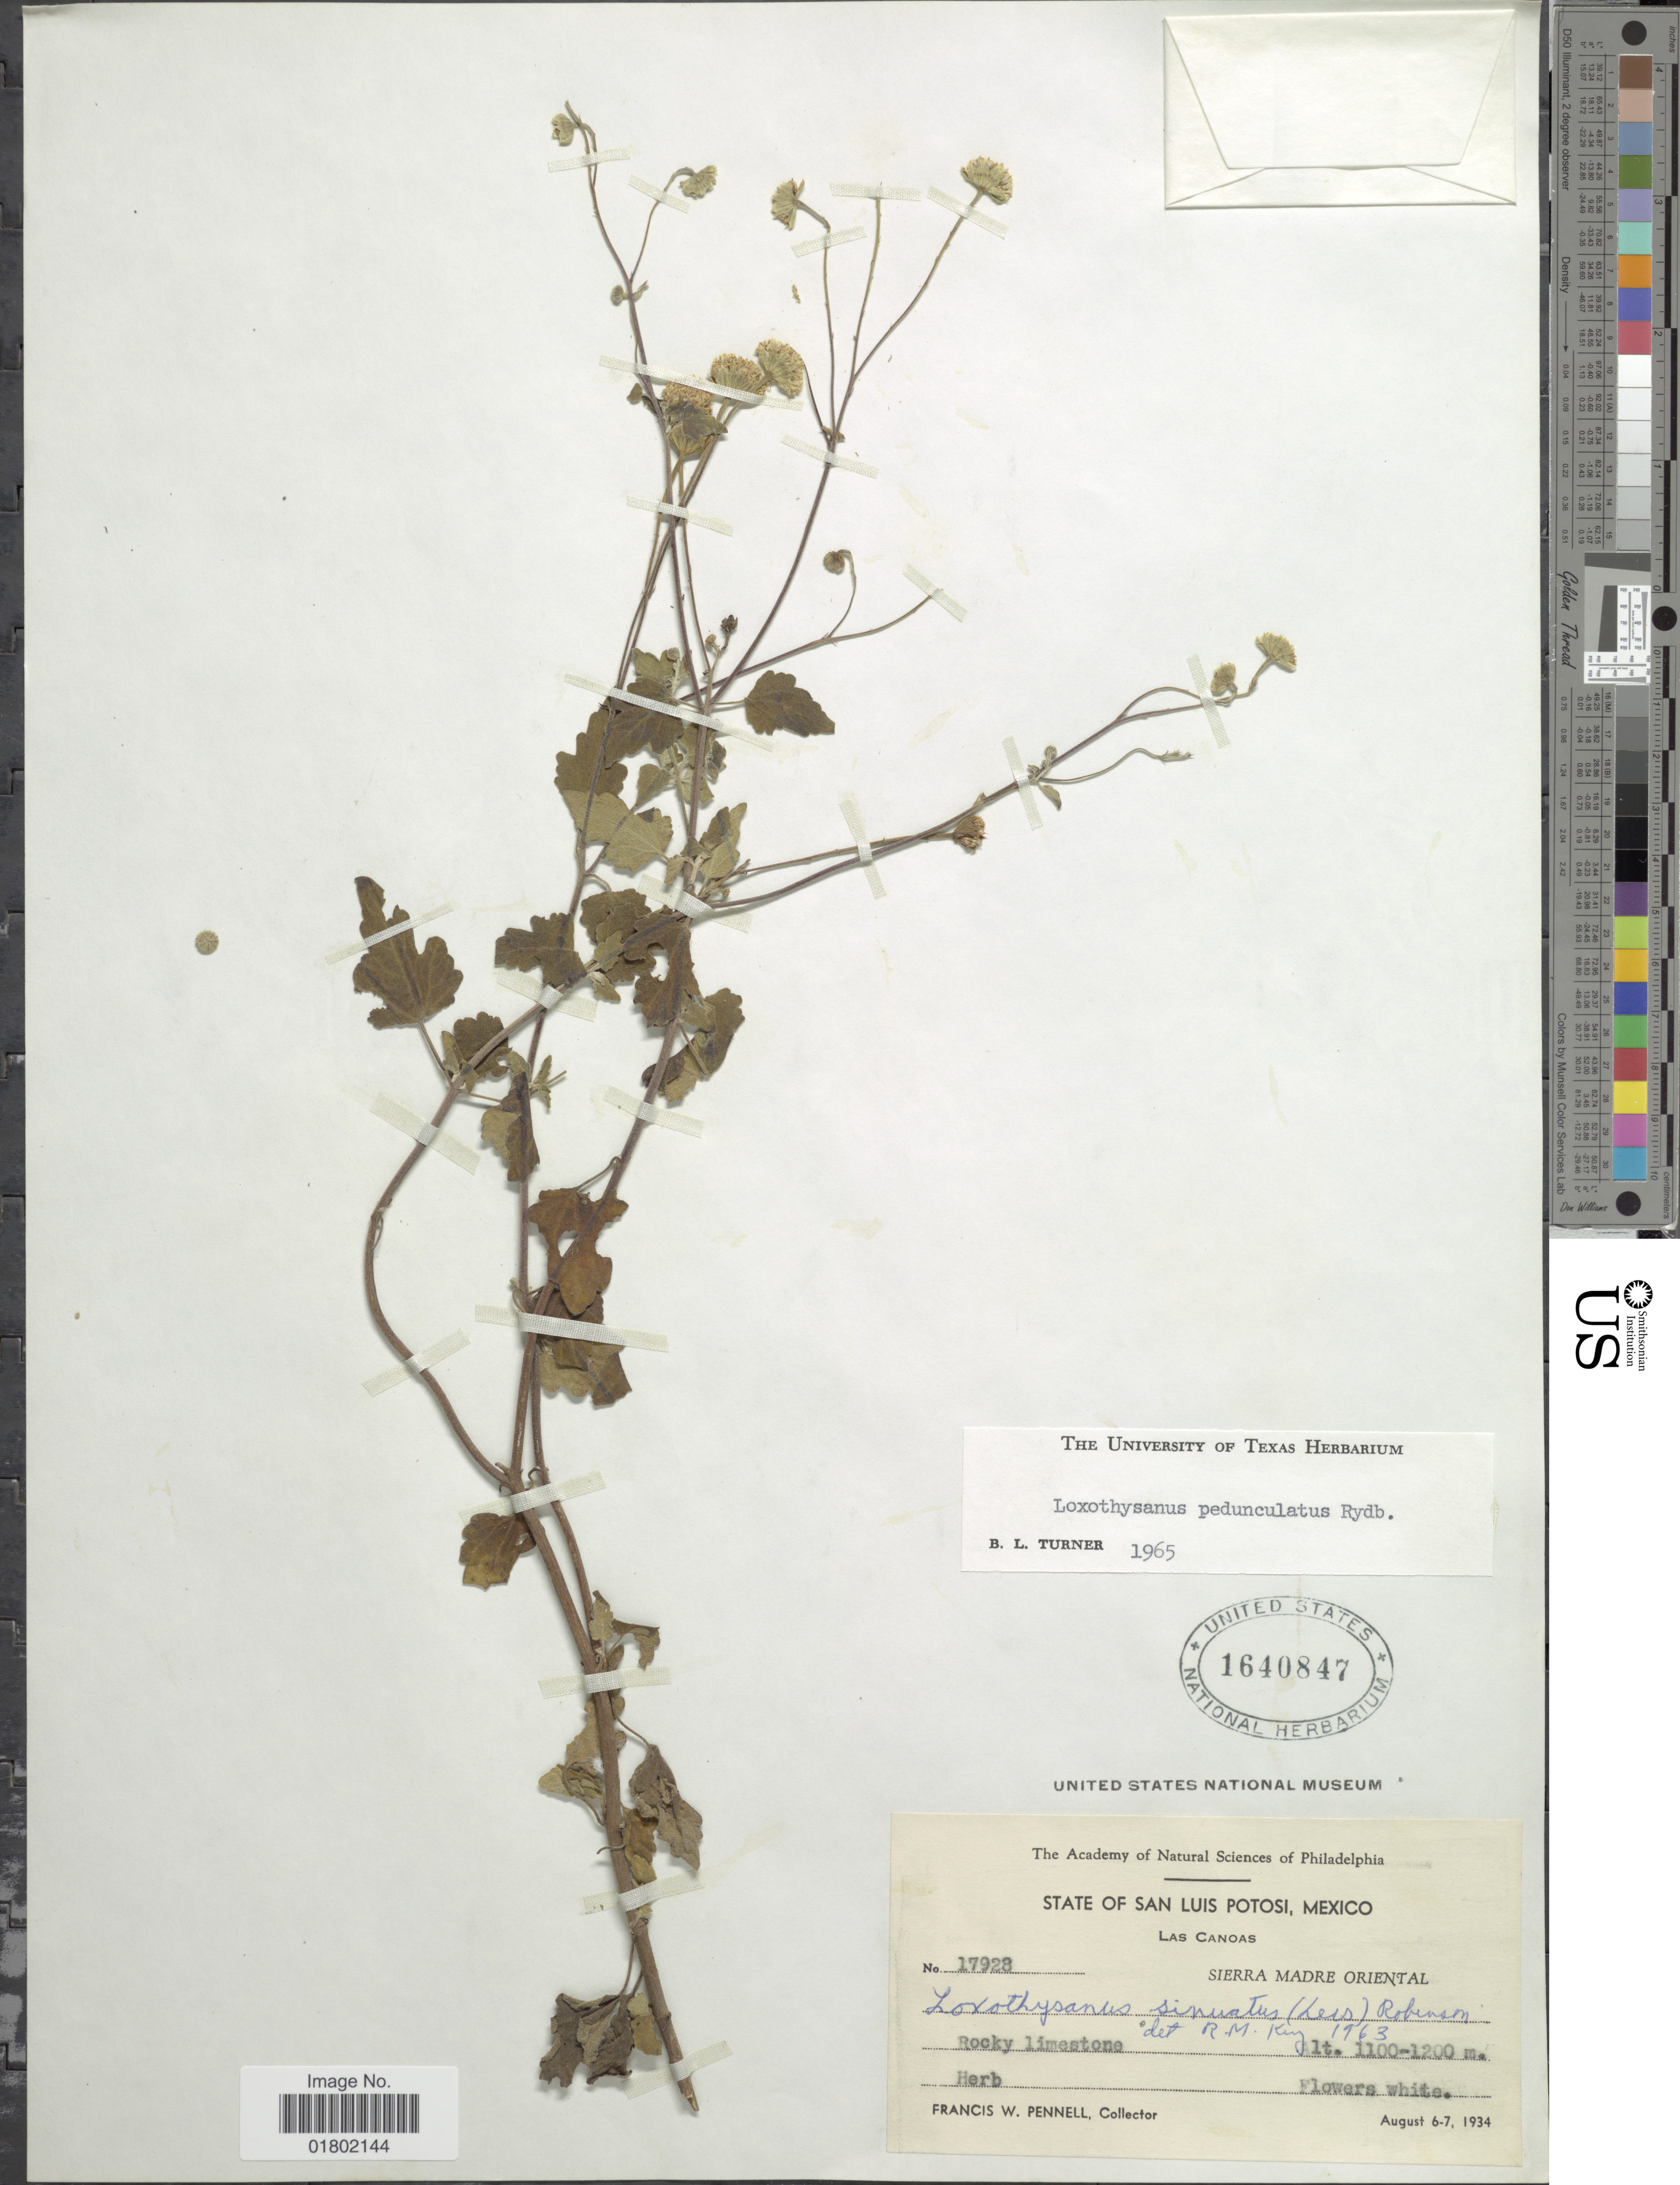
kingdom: Plantae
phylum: Tracheophyta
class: Magnoliopsida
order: Asterales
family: Asteraceae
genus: Loxothysanus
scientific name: Loxothysanus pedunculatus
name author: Rydb.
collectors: F. W. Pennell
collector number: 17928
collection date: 1934-08-06/1934-08-07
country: Mexico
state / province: San Luis Potosí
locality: Las Canoas, Sierra Madre Oriental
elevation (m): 1100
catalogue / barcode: US 1640847